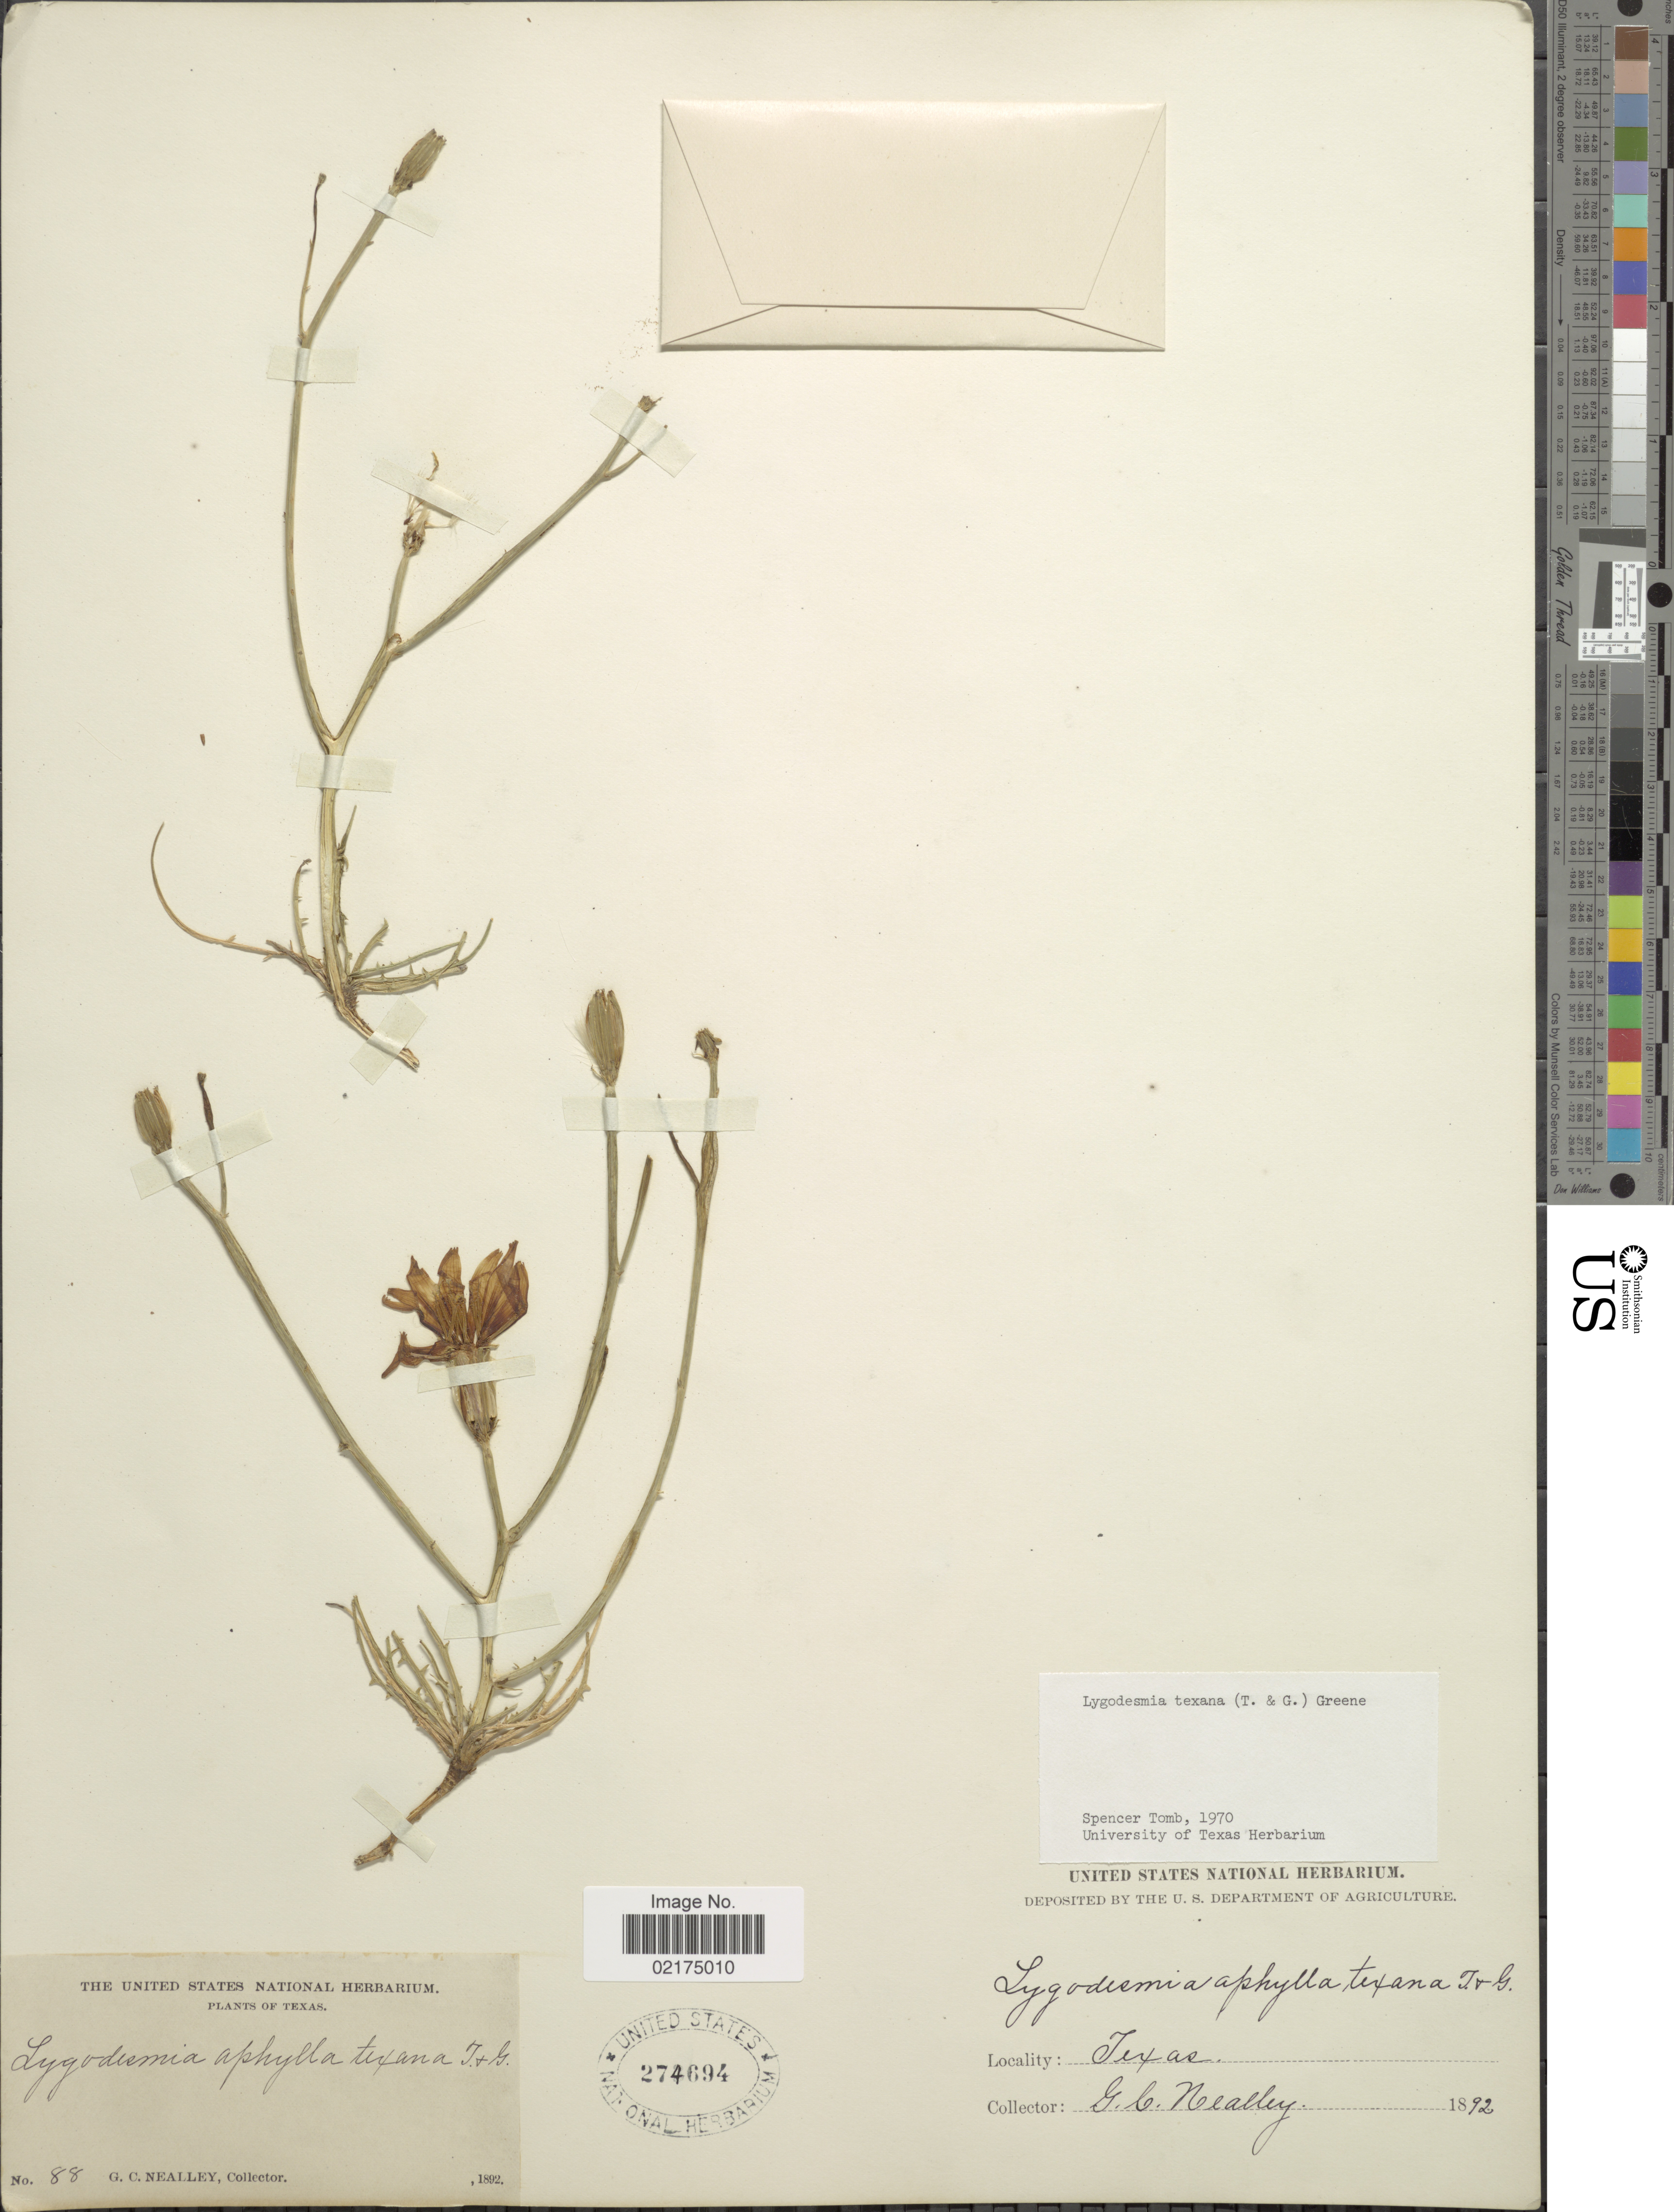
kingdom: Plantae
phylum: Tracheophyta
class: Magnoliopsida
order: Asterales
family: Asteraceae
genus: Lygodesmia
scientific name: Lygodesmia texana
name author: (Torr. & A. Gray) Greene ex Small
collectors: G. Neally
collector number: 88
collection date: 1892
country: United States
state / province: Texas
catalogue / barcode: US 274694